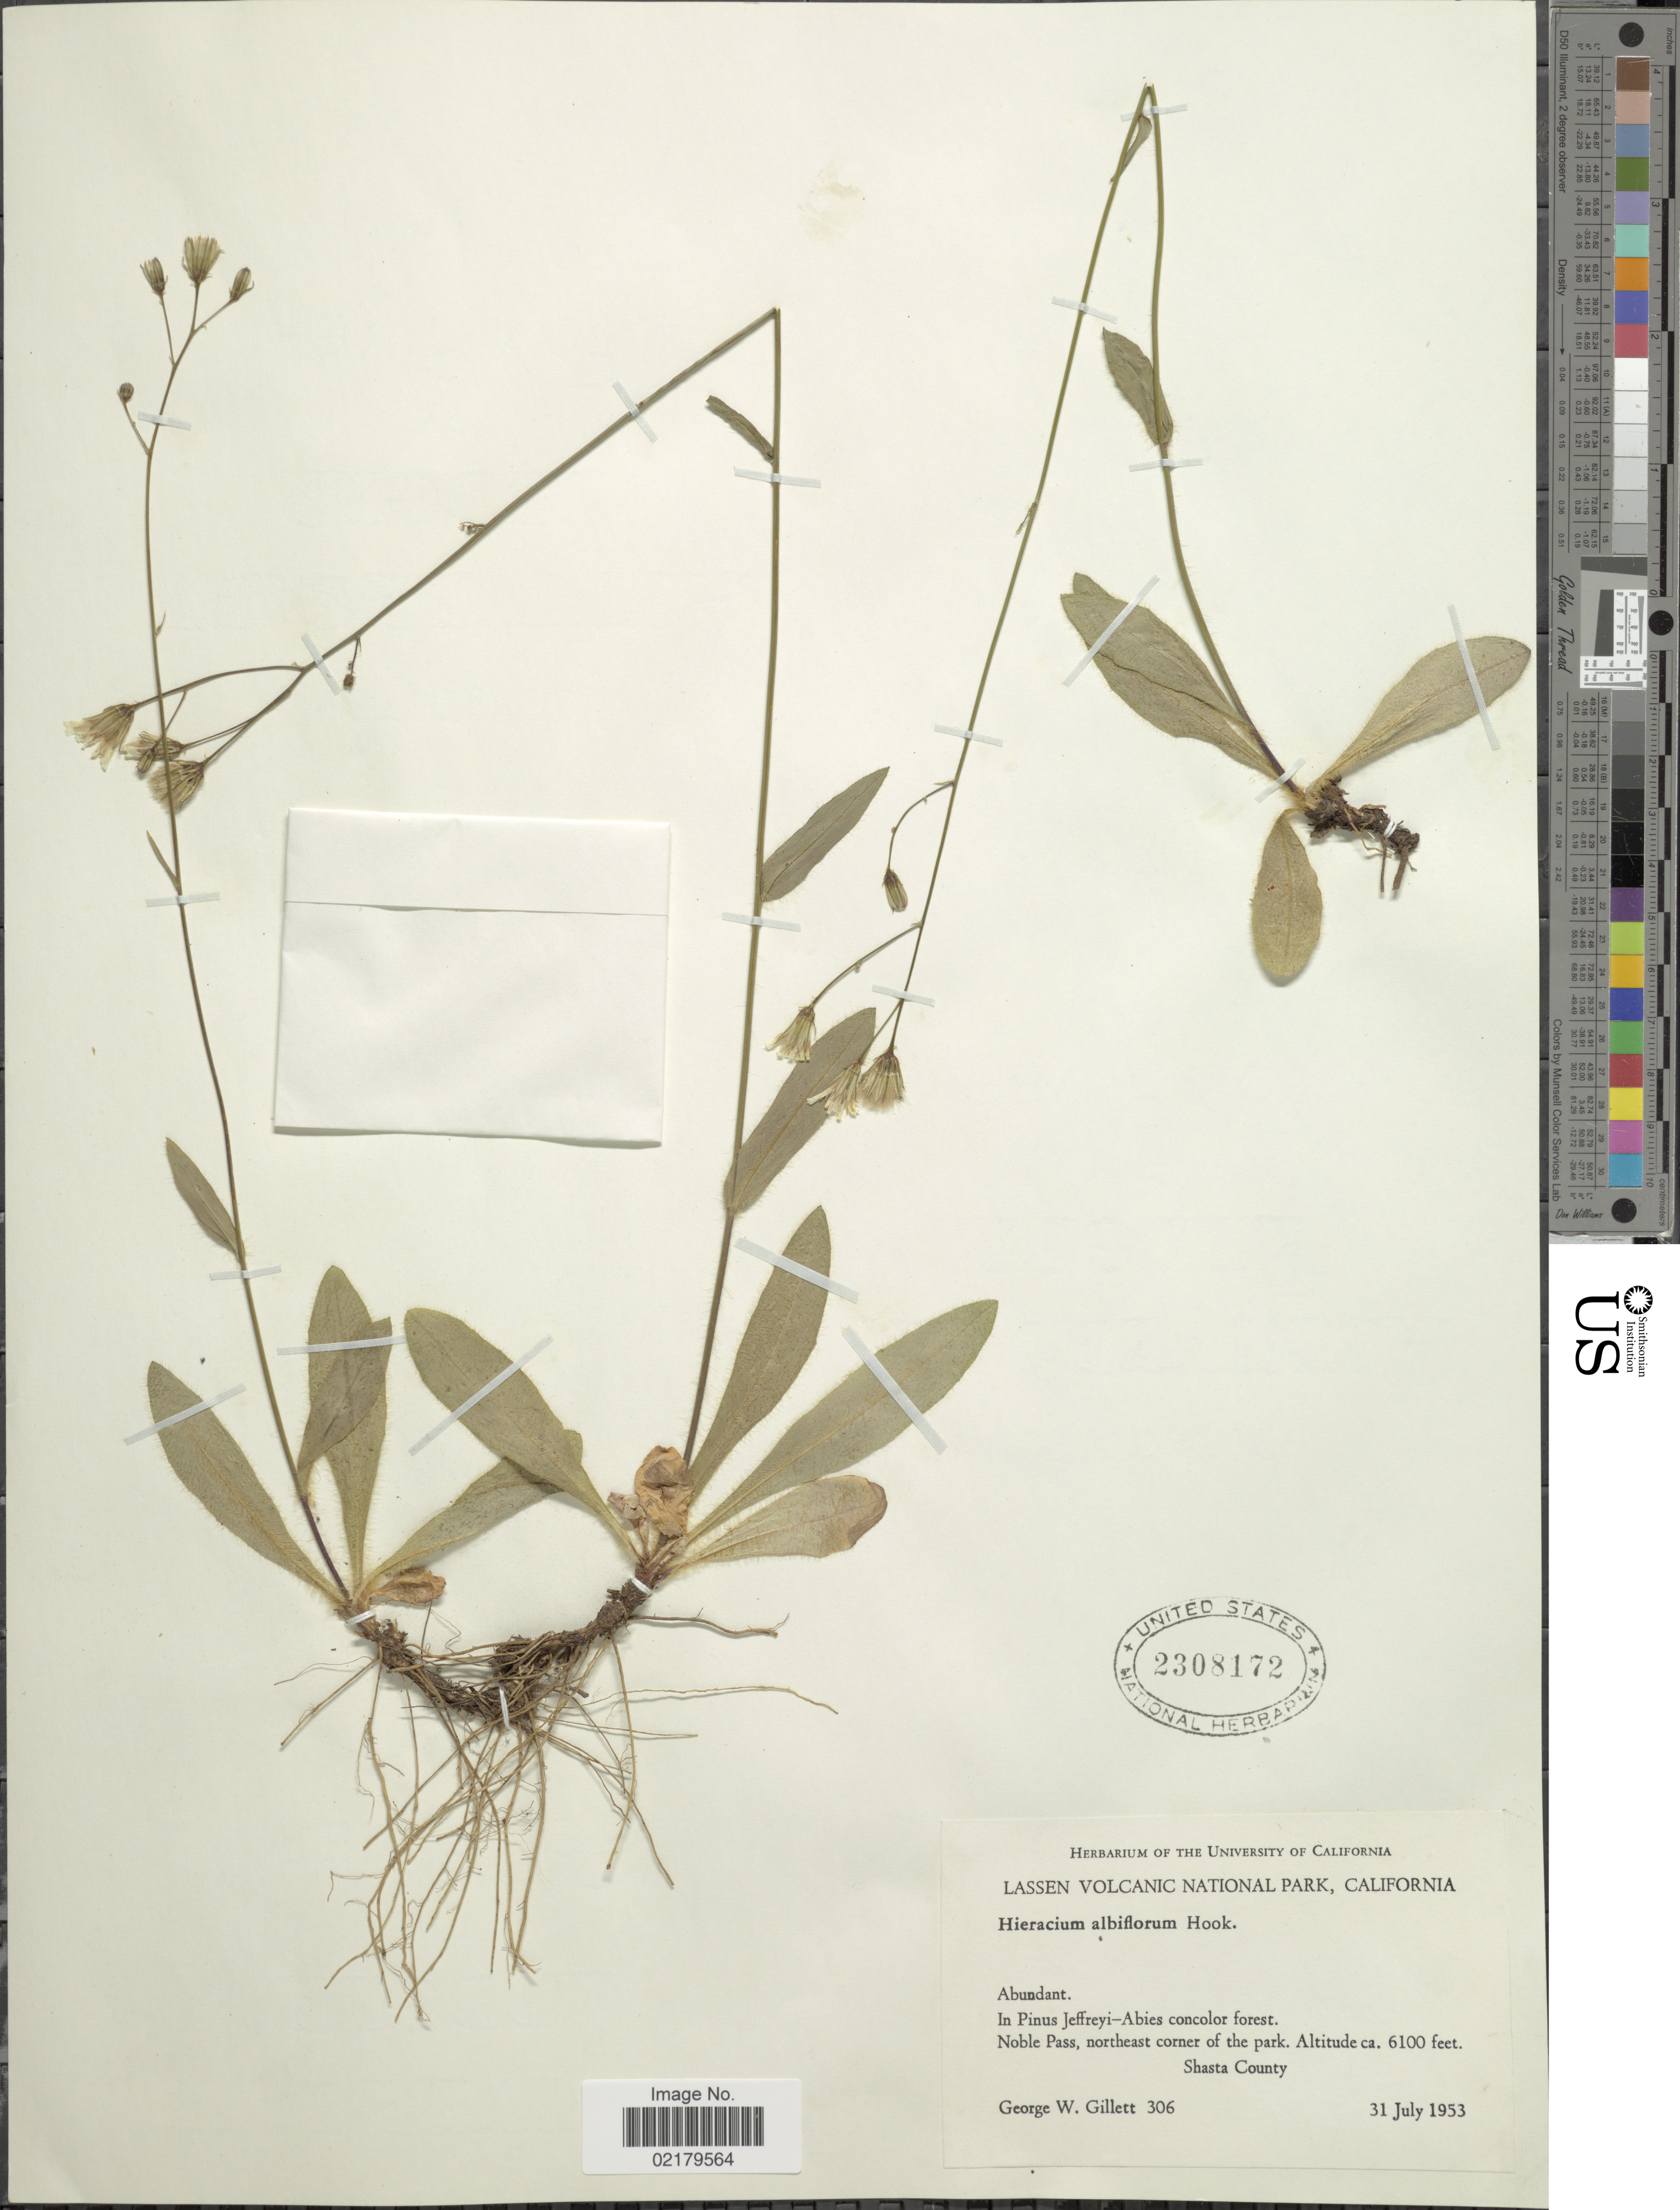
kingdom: Plantae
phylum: Tracheophyta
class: Magnoliopsida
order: Asterales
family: Asteraceae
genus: Hieracium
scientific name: Hieracium albiflorum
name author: Hook.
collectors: G. Gillett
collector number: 306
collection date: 1953-07-31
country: United States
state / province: California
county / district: Shasta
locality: Lassen Volcanic National Park, In Pinus Jeffreyi-Abies concolor forest. Noble Pass, northeast corner of the park. Shasta County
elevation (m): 1859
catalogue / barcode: US 2308172